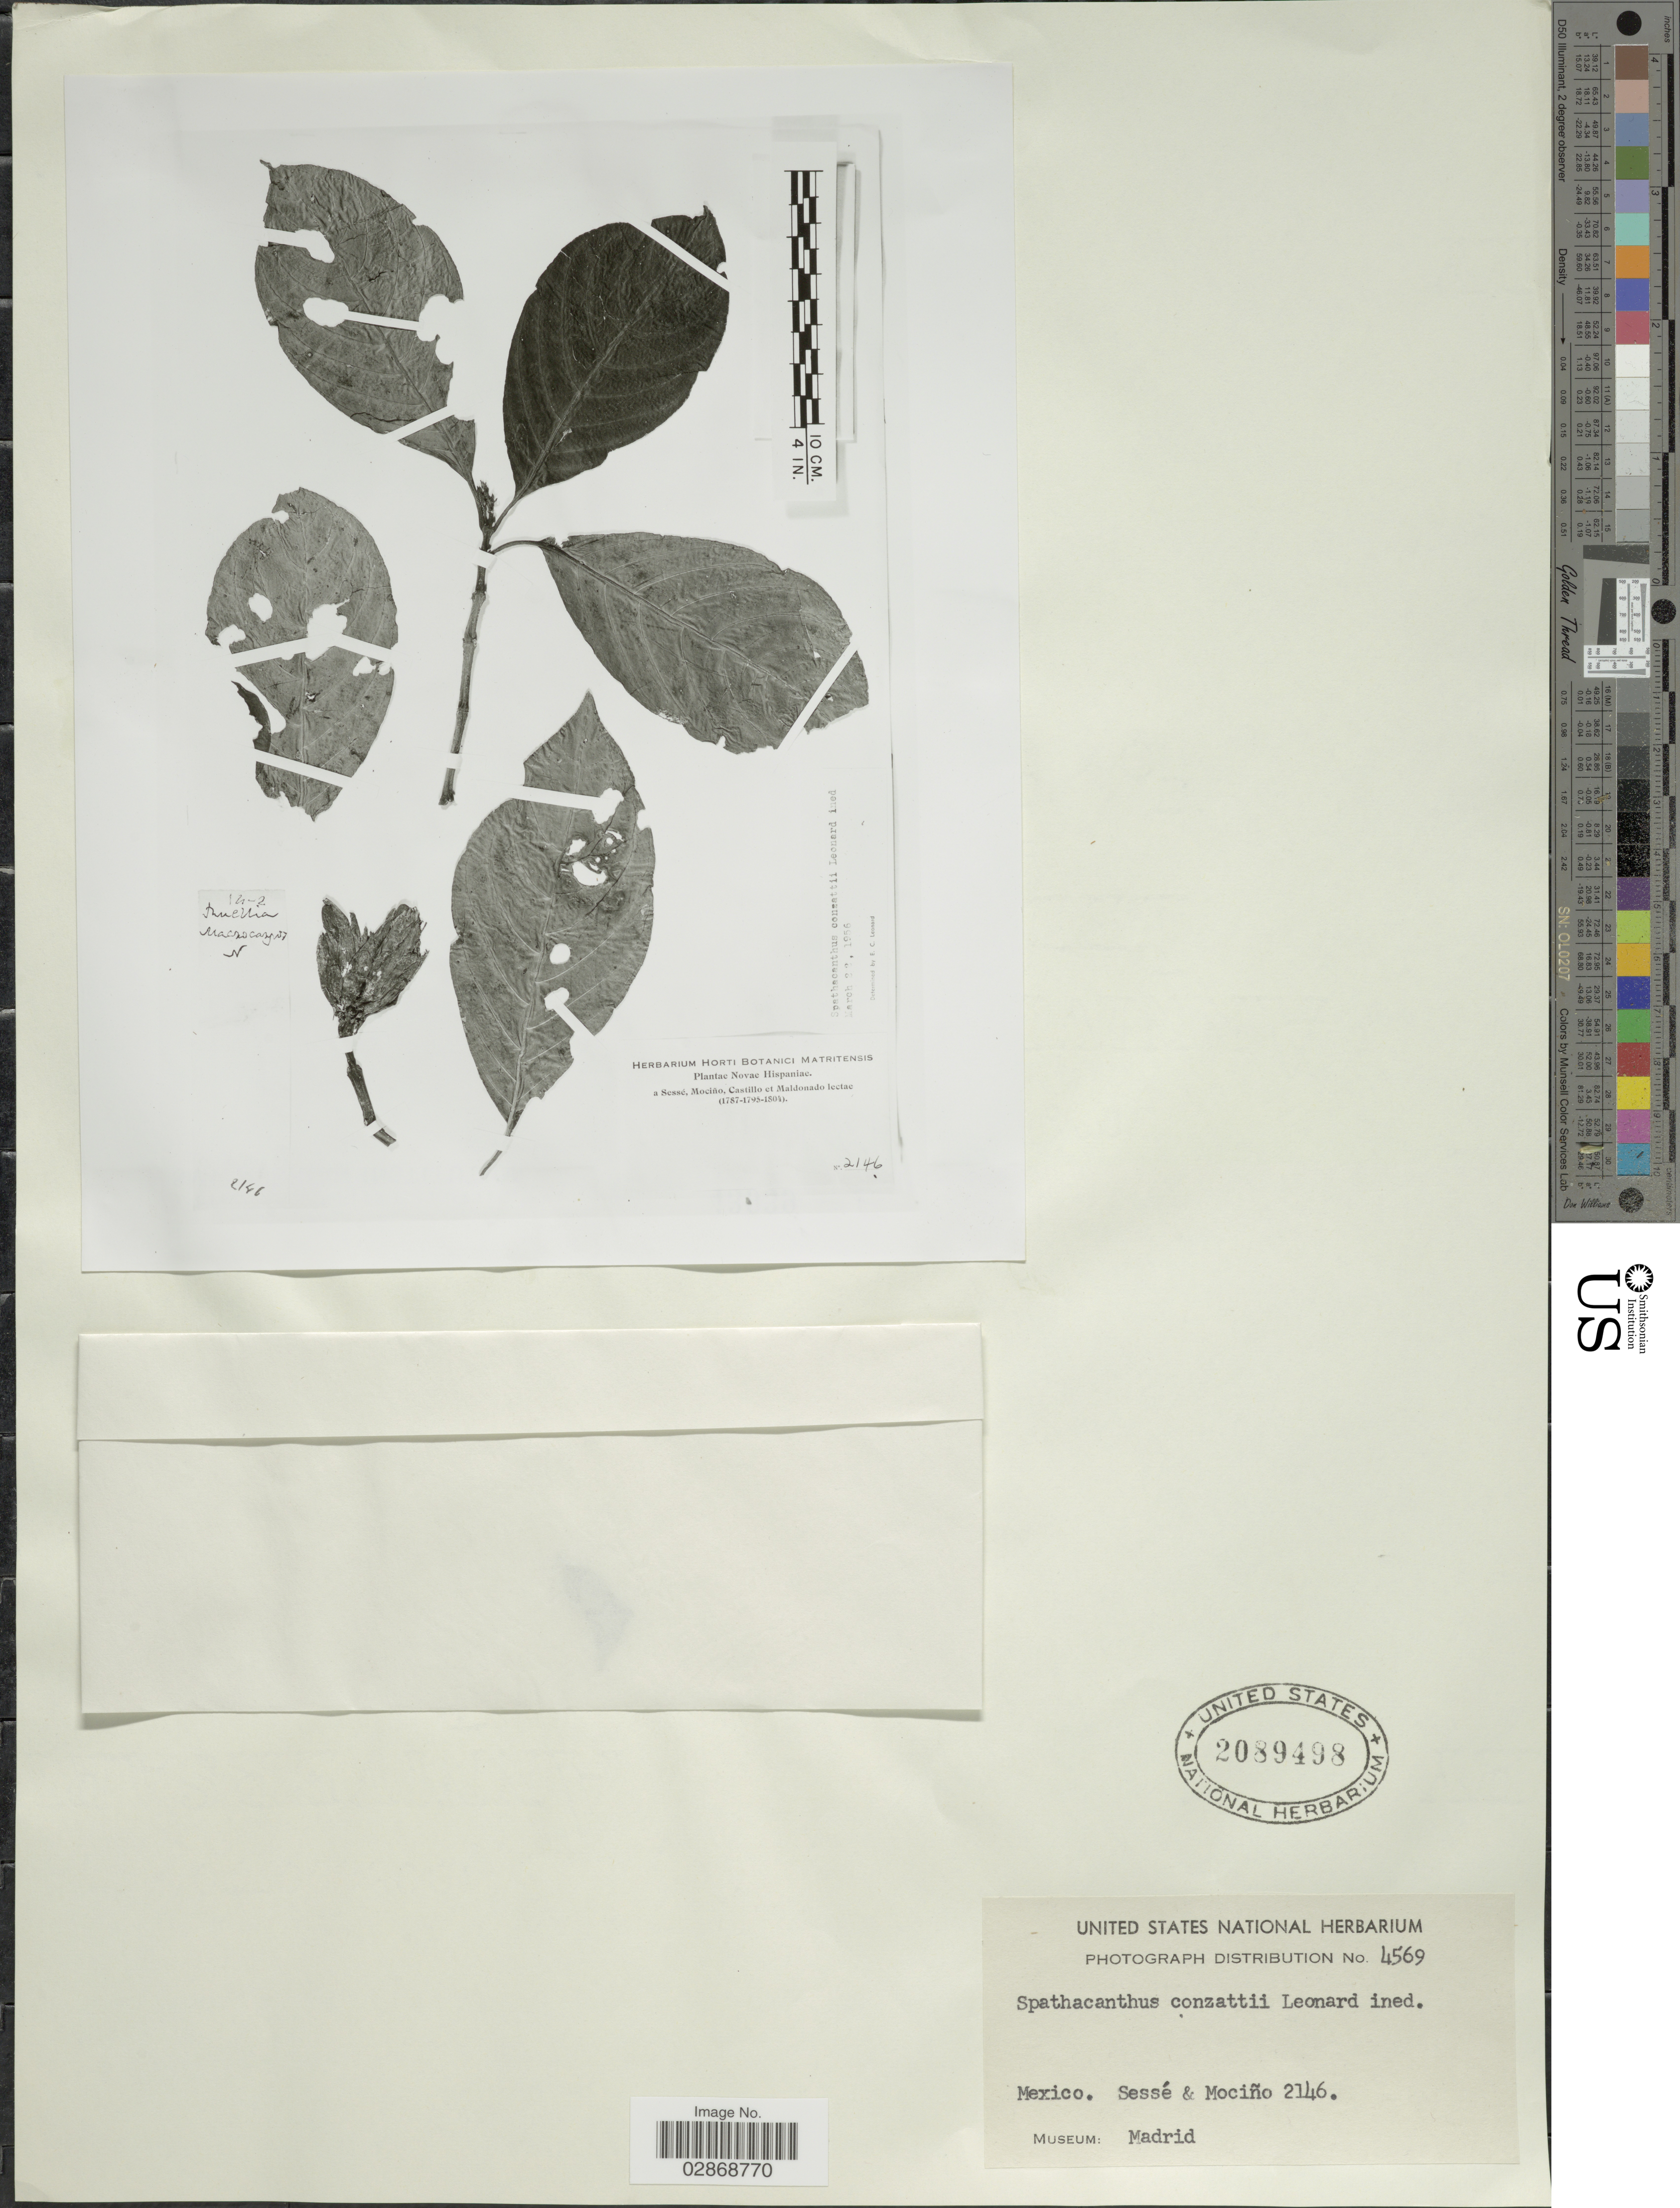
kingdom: Plantae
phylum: Tracheophyta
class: Magnoliopsida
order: Lamiales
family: Acanthaceae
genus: Spathacanthus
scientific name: Spathacanthus hahnianus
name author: Baill.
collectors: Sessé, -- & Mociño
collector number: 2146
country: Mexico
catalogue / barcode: US 2089498